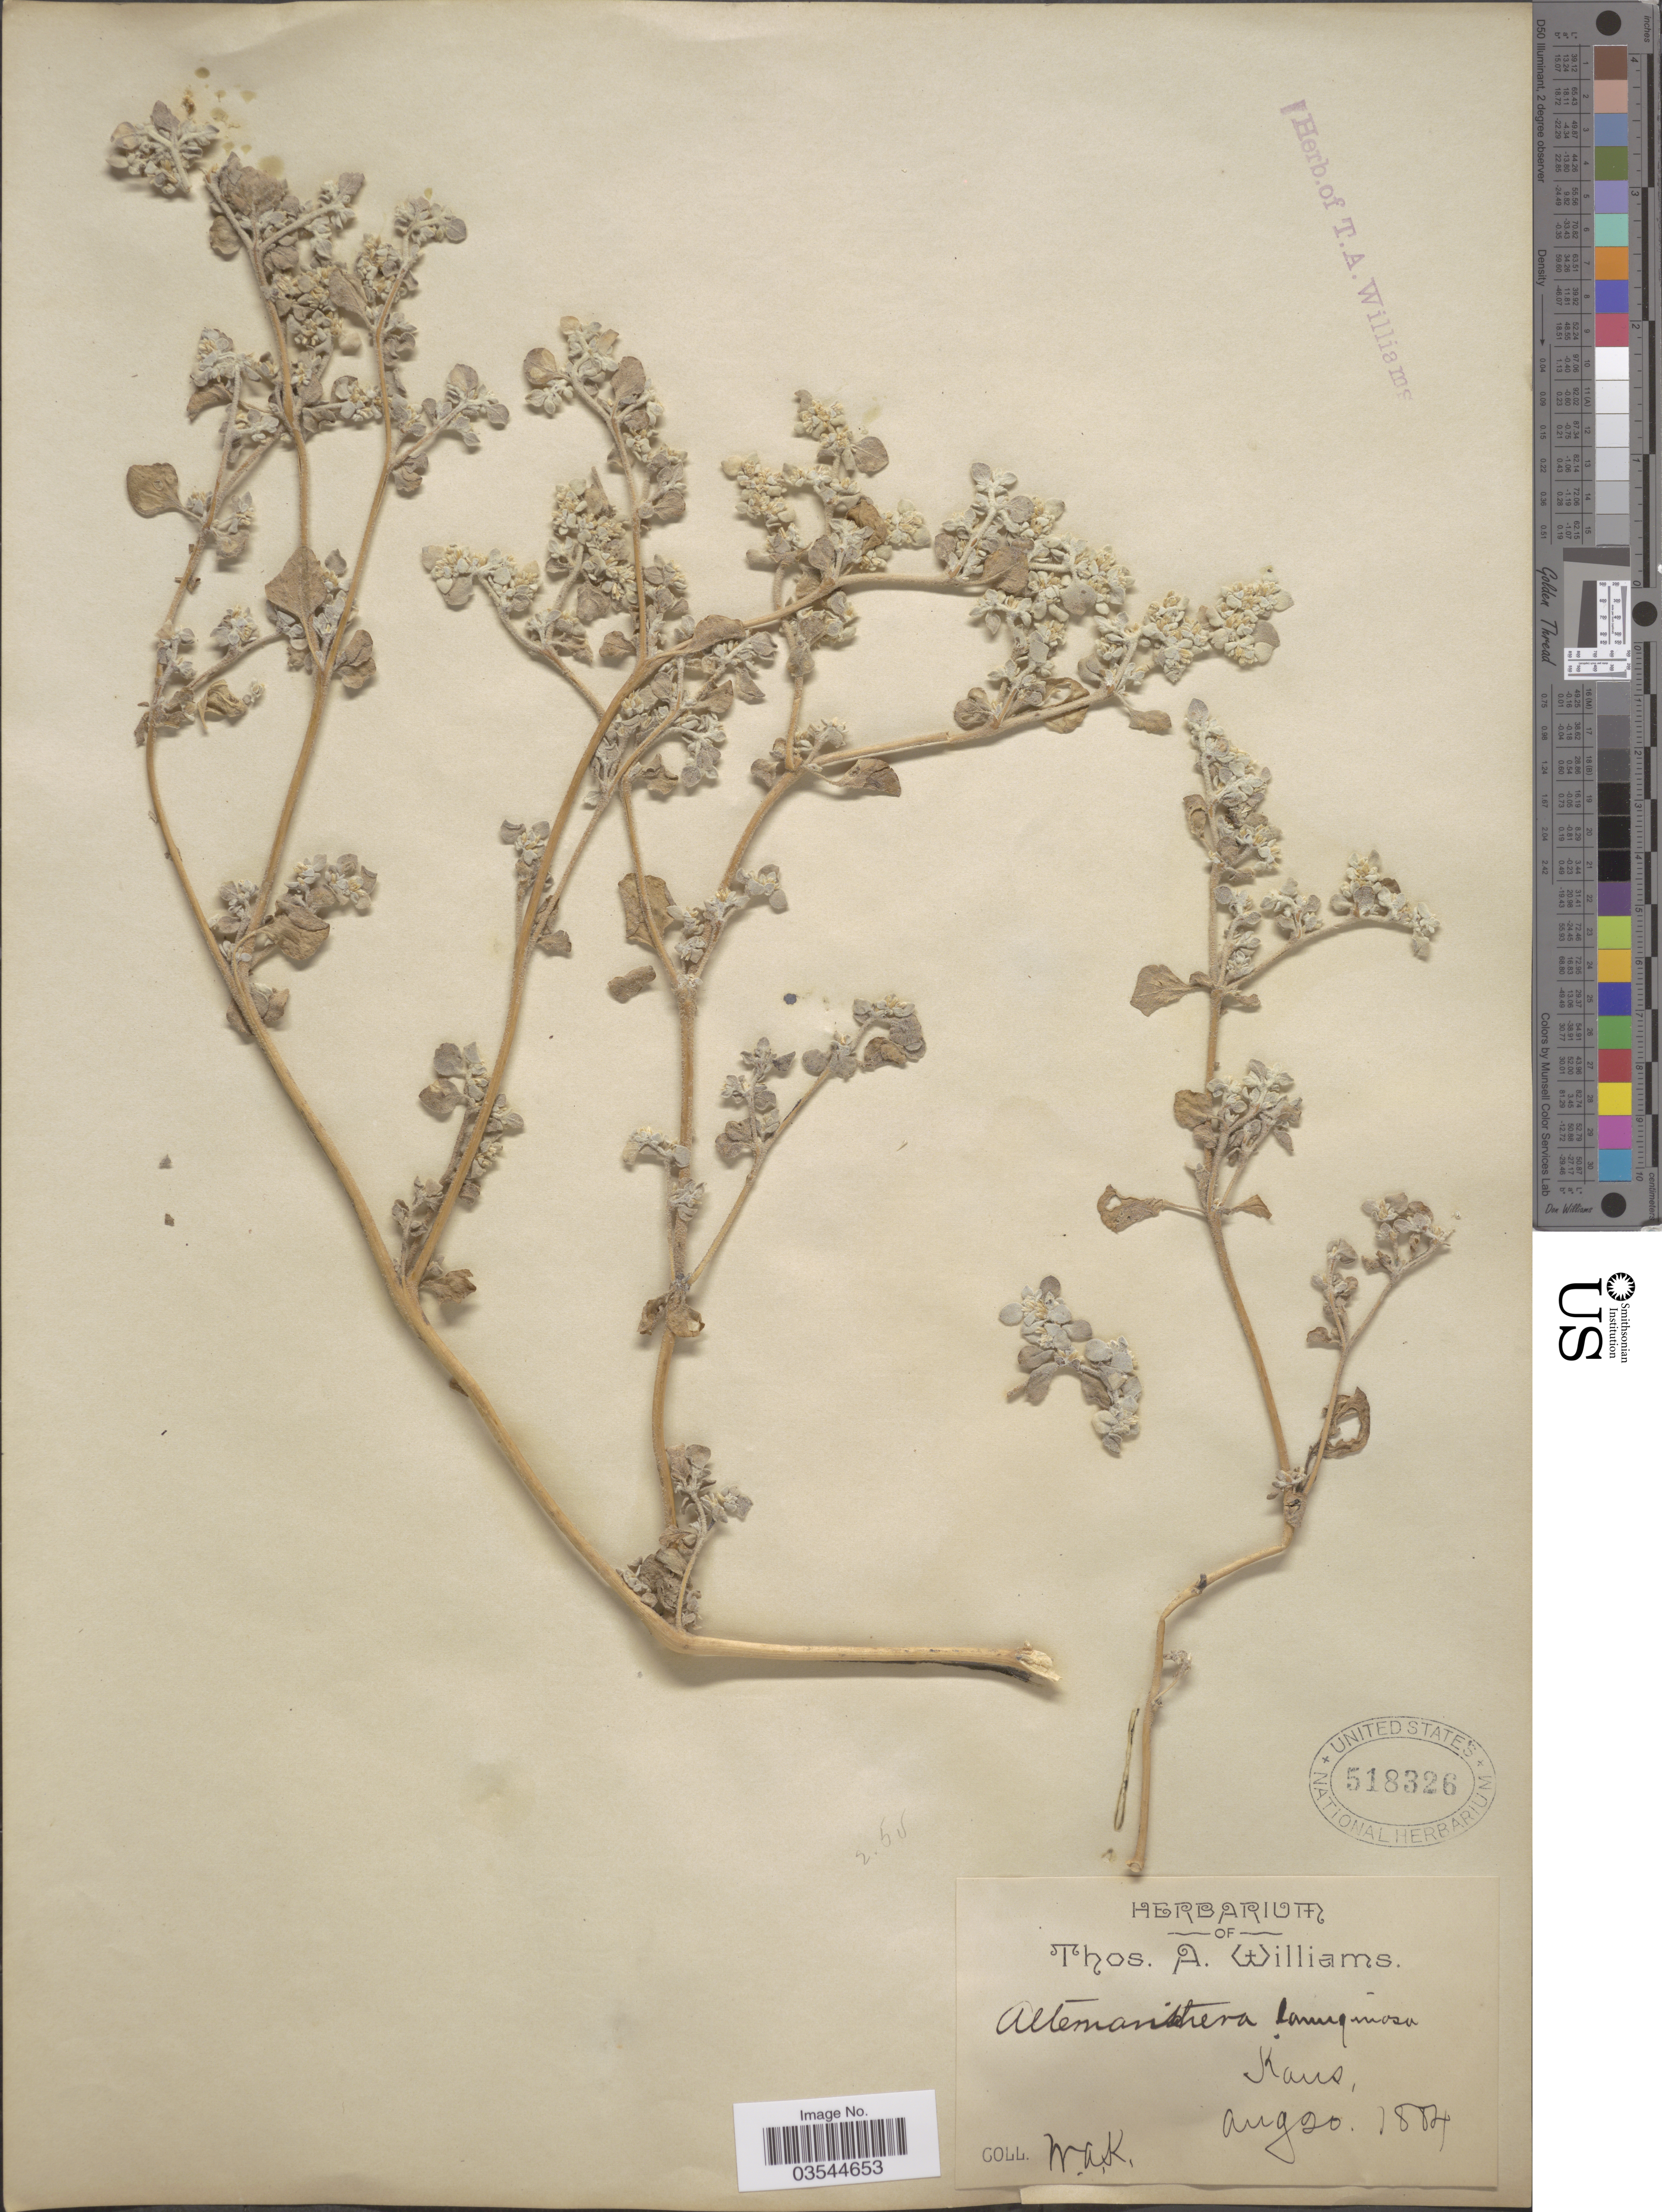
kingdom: Plantae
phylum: Tracheophyta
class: Magnoliopsida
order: Caryophyllales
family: Amaranthaceae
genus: Tidestromia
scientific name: Tidestromia lanuginosa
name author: (Nutt.) Standl.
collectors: W. A. K.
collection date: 1884-08-20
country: United States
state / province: Kansas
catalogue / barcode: US 518326